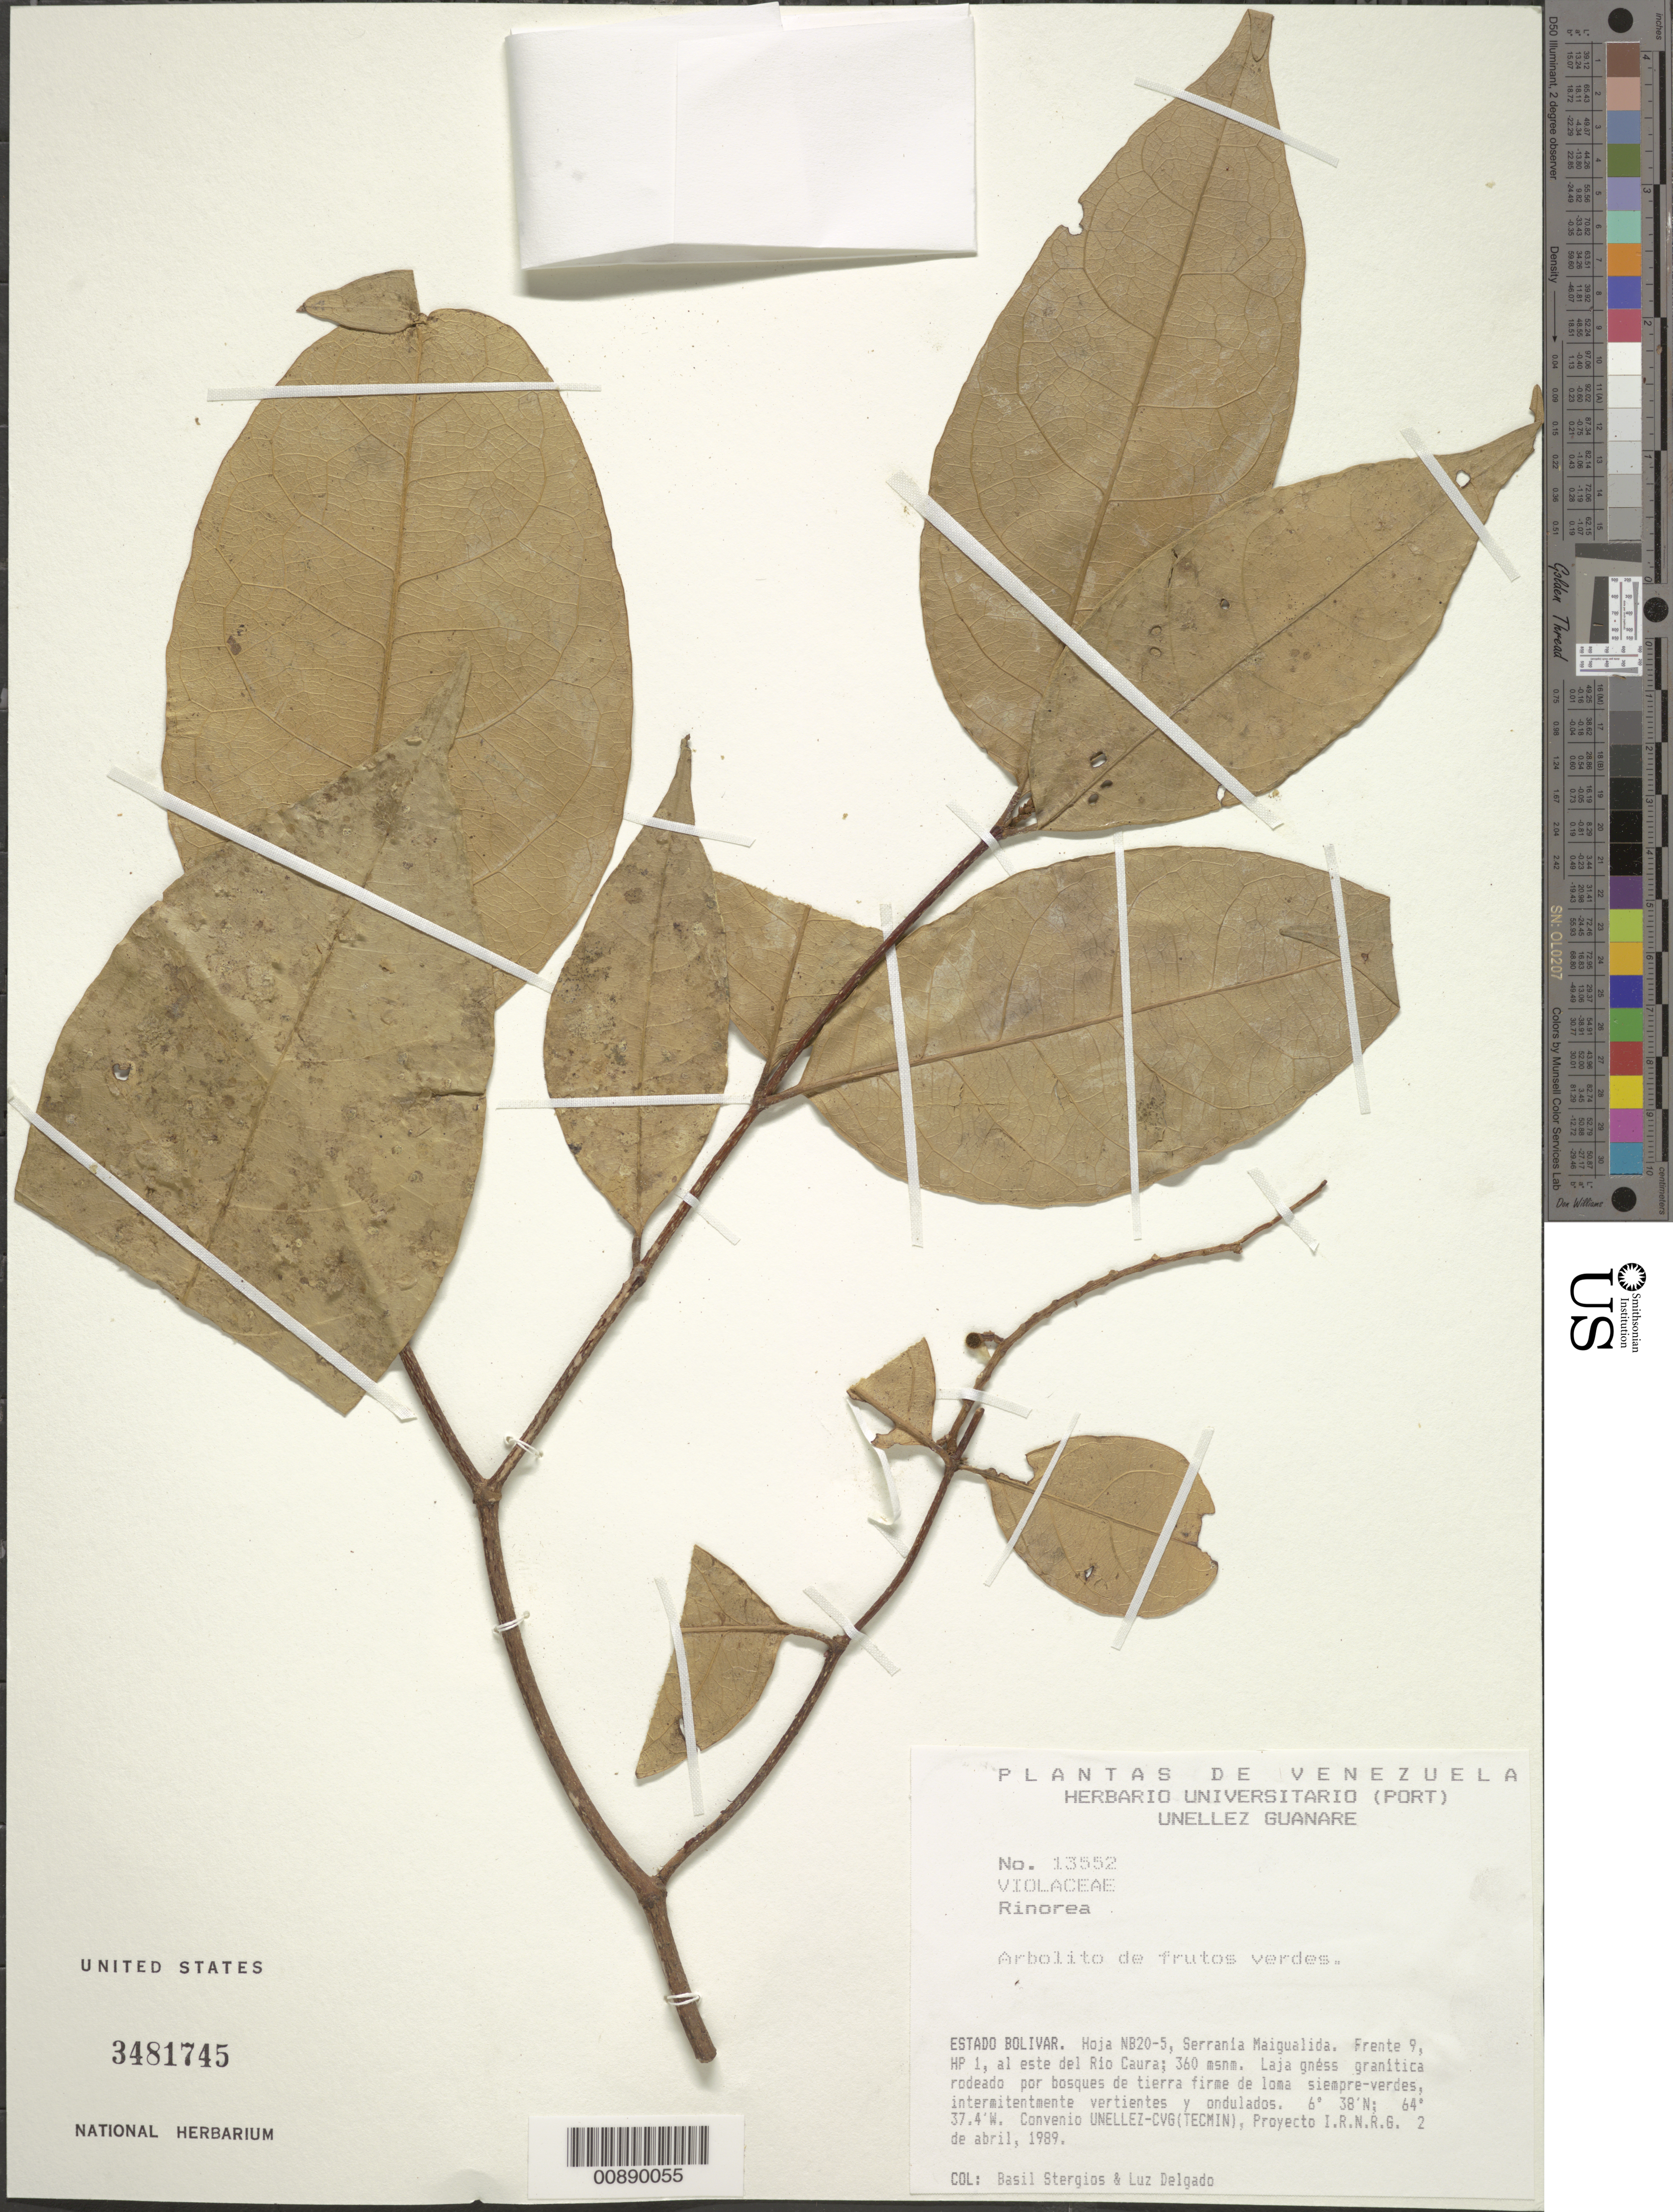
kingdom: Plantae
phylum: Tracheophyta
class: Magnoliopsida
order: Malpighiales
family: Violaceae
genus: Rinorea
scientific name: Rinorea riana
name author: Kuntze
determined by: Hoyos-Gomez, S. E.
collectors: B. G. Stergios & L. Delgado V.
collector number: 13552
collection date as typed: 2-Apr-89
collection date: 1989-04-02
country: Venezuela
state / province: Bolívar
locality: Serrania Maigualida, E del río Caura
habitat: Laja gnéss granítica rodeado por bosques de tierra firme de loma siempre-verdes, intermitentmente vertientes y ondulados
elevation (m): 360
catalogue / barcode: US 3481745